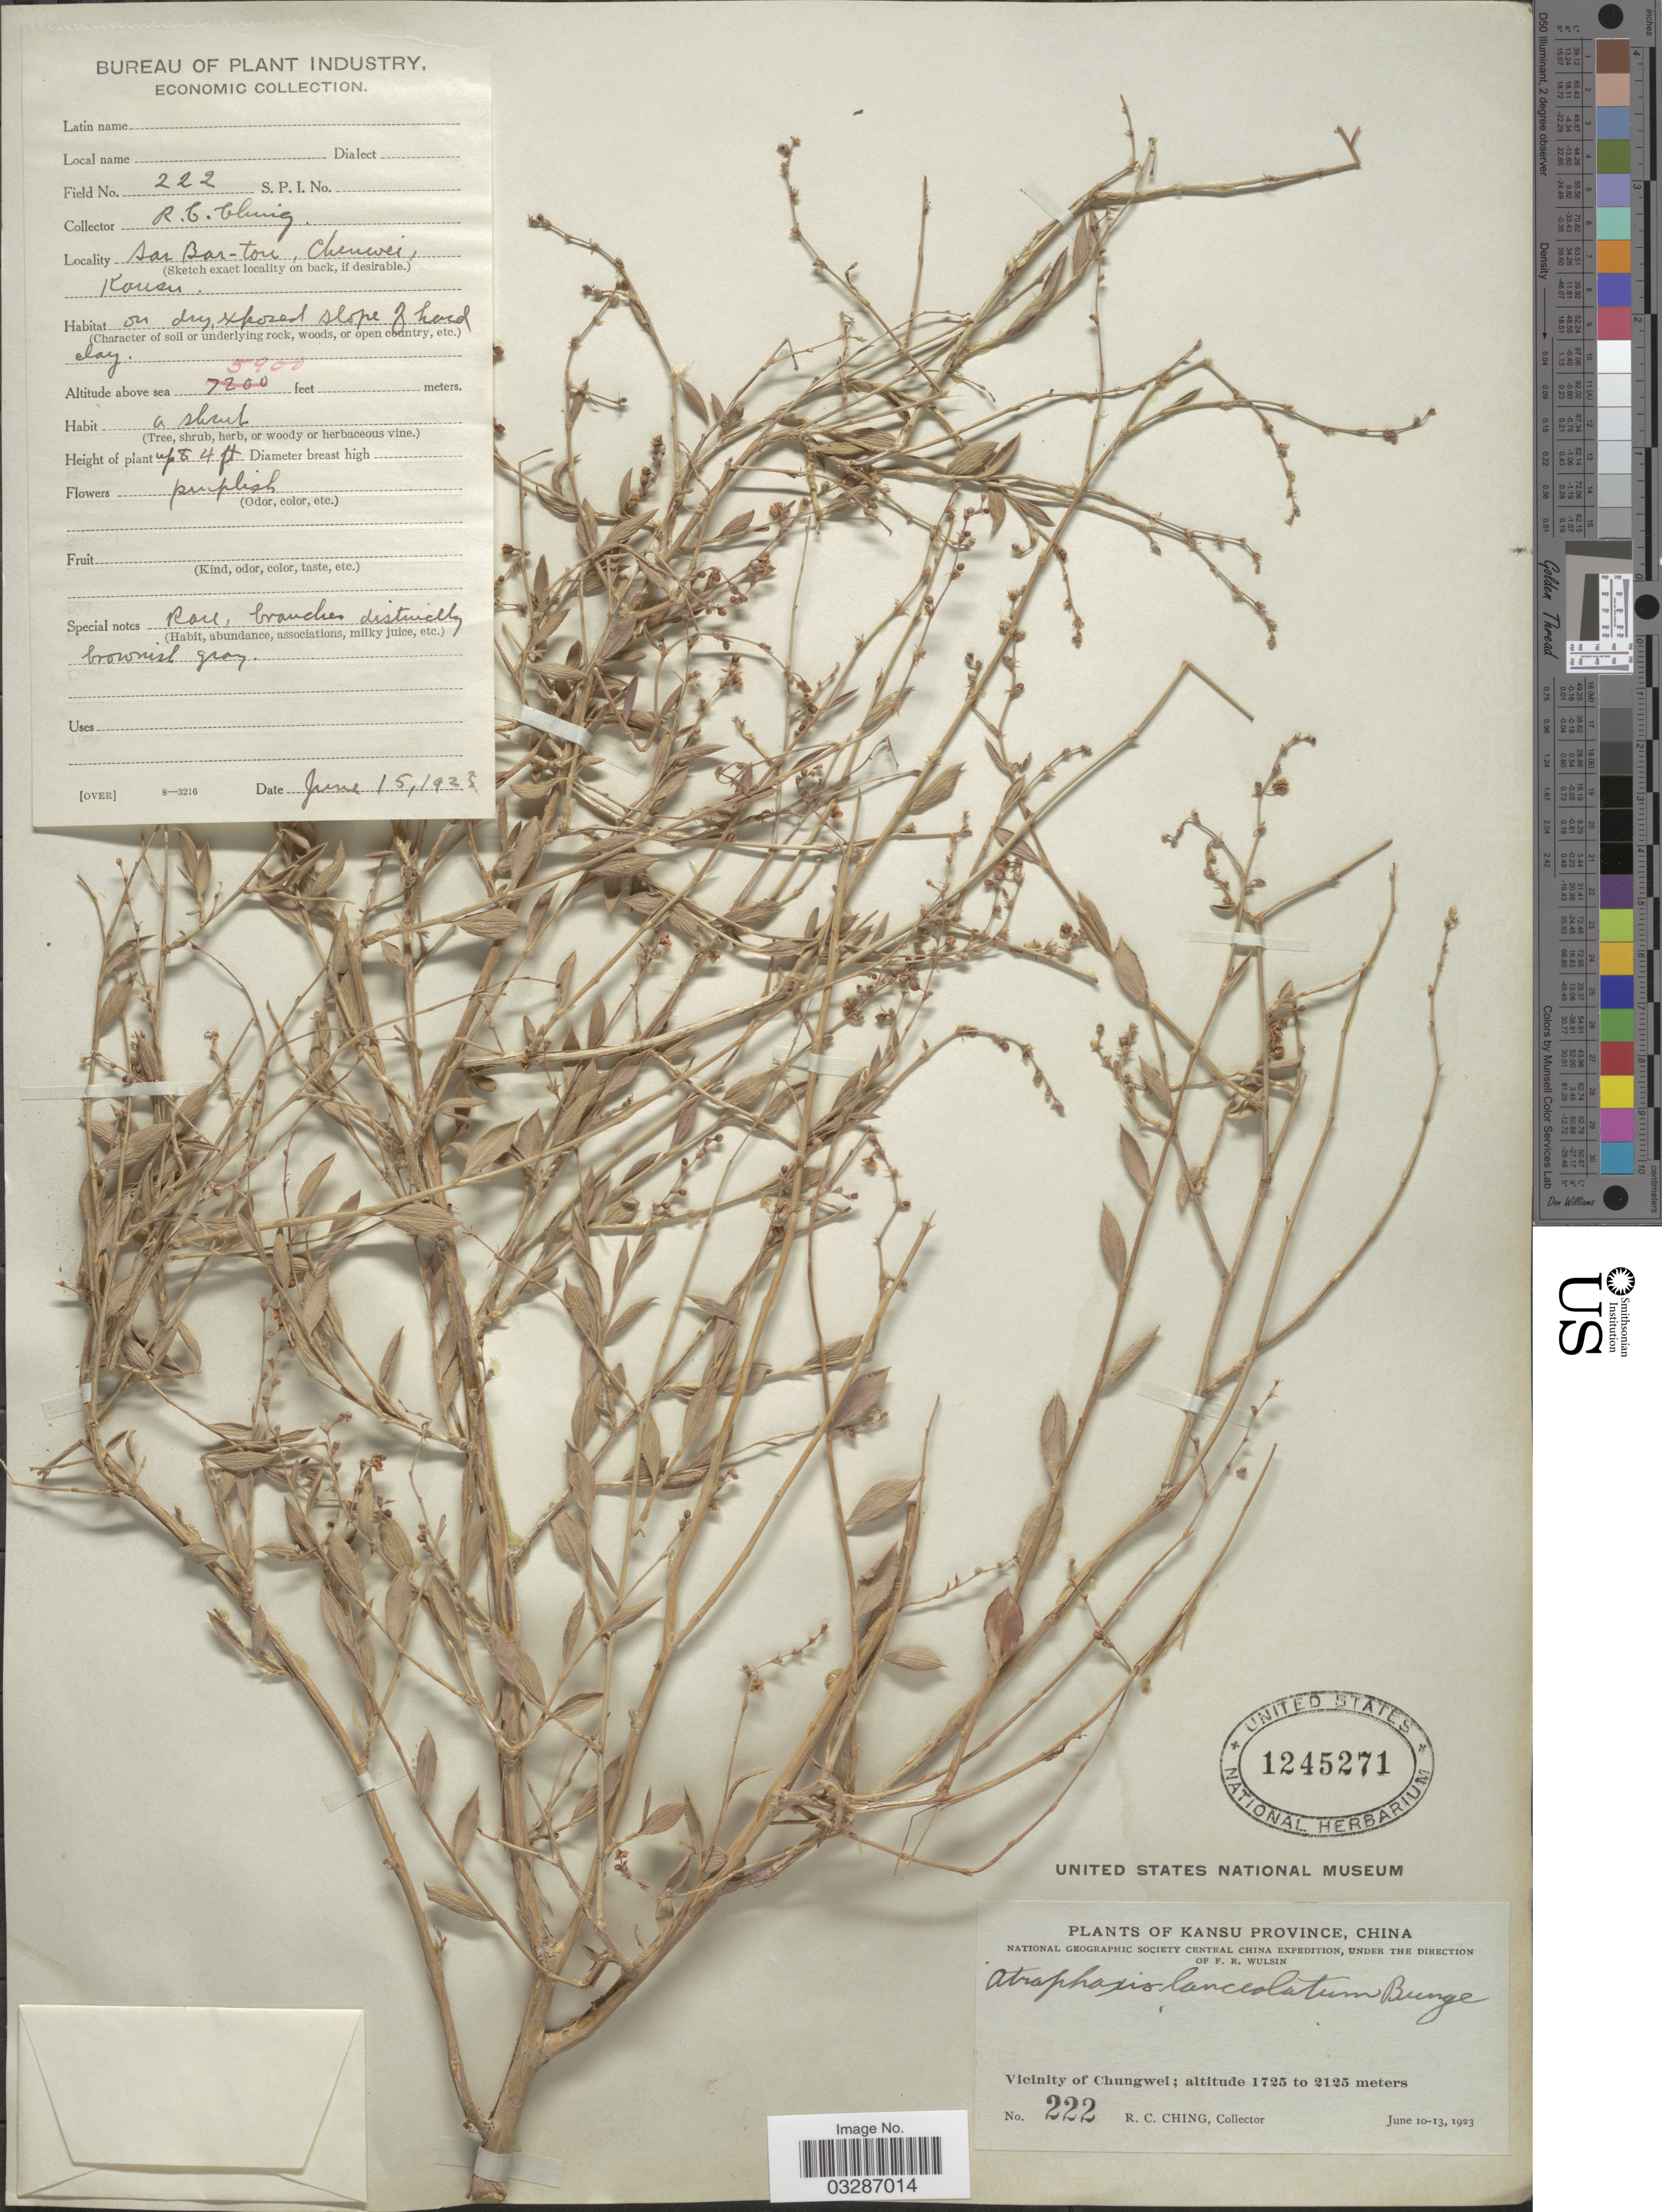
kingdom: Plantae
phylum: Tracheophyta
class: Magnoliopsida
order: Caryophyllales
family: Polygonaceae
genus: Atraphaxis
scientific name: Atraphaxis frutescens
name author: (L.) K. Koch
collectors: R. C. Ching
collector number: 222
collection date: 1923-06-15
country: China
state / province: Gansu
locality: Kansu Province. Vicinity of Chungwei. Sar [interpreted] Bar-toi [interpreted], Chenwei.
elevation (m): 1798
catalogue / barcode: US 1245271